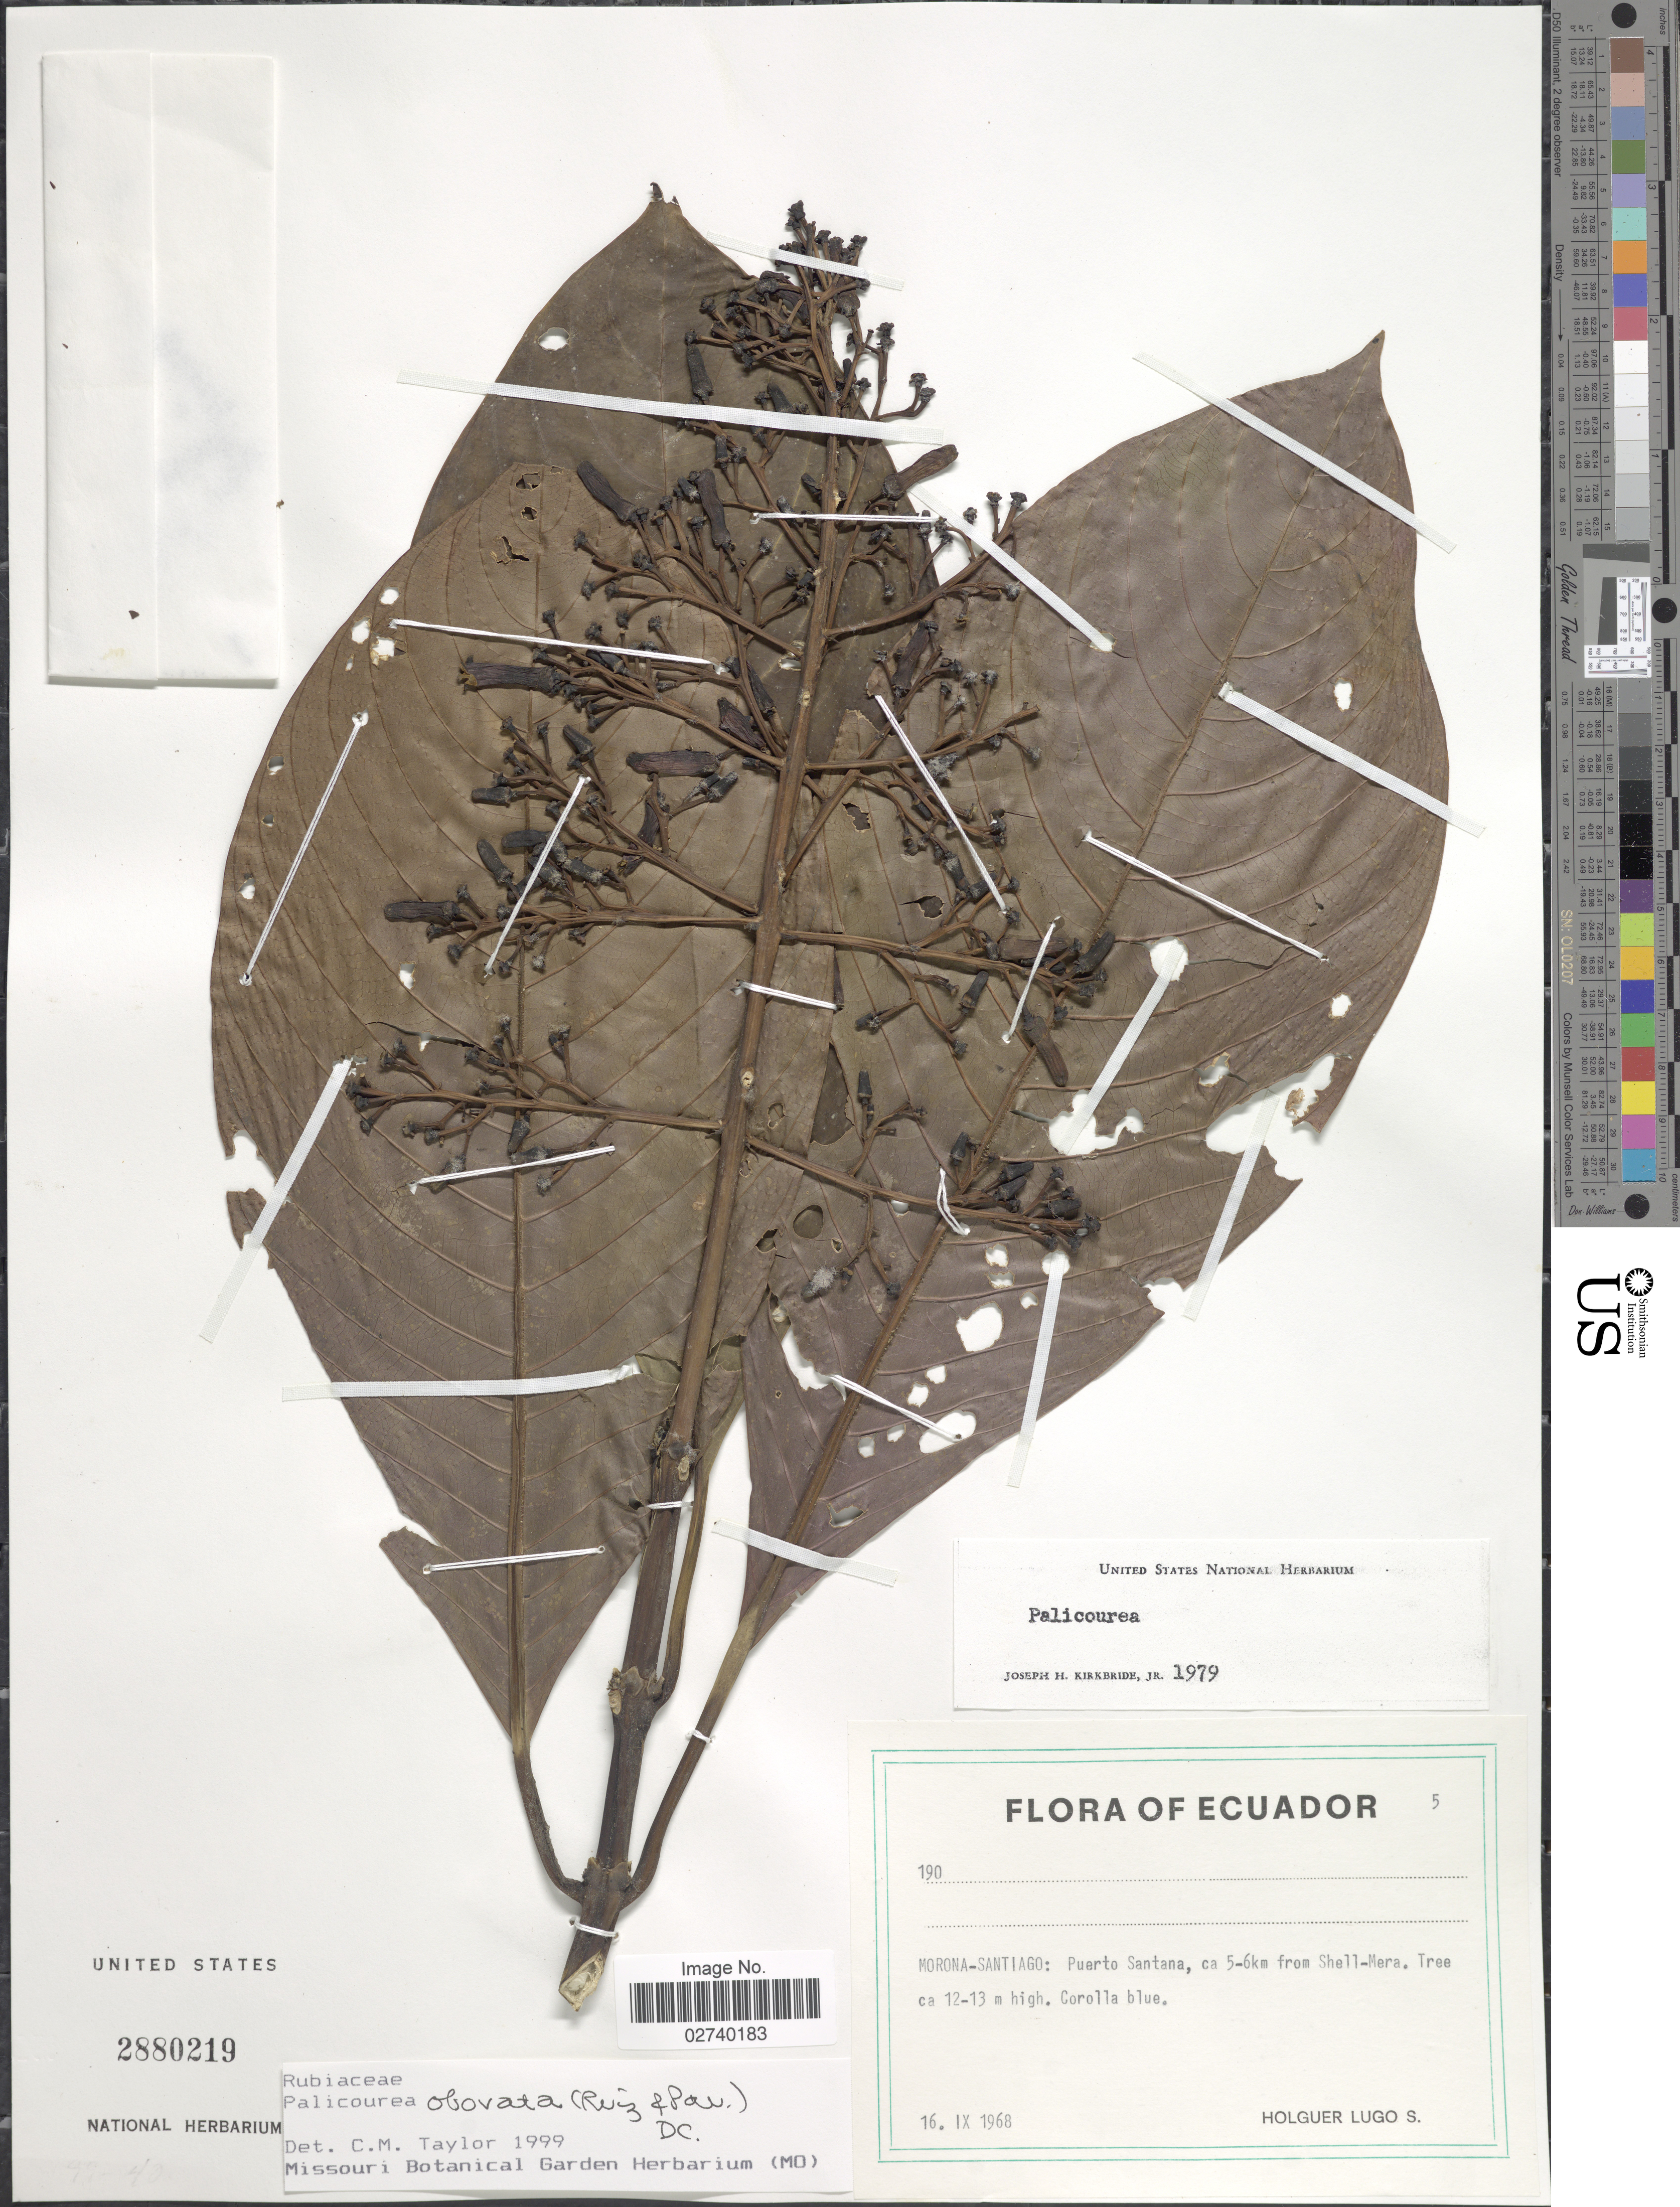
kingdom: Plantae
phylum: Tracheophyta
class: Magnoliopsida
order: Gentianales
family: Rubiaceae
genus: Palicourea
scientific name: Palicourea obovata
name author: (Ruiz & Pav.) DC.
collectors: H. Lugo S.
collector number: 190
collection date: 1968-09-16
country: Ecuador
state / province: Morona-Santiago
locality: Puerto Santana, ca. 5-6km from Shell-Mera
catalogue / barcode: US 2880219